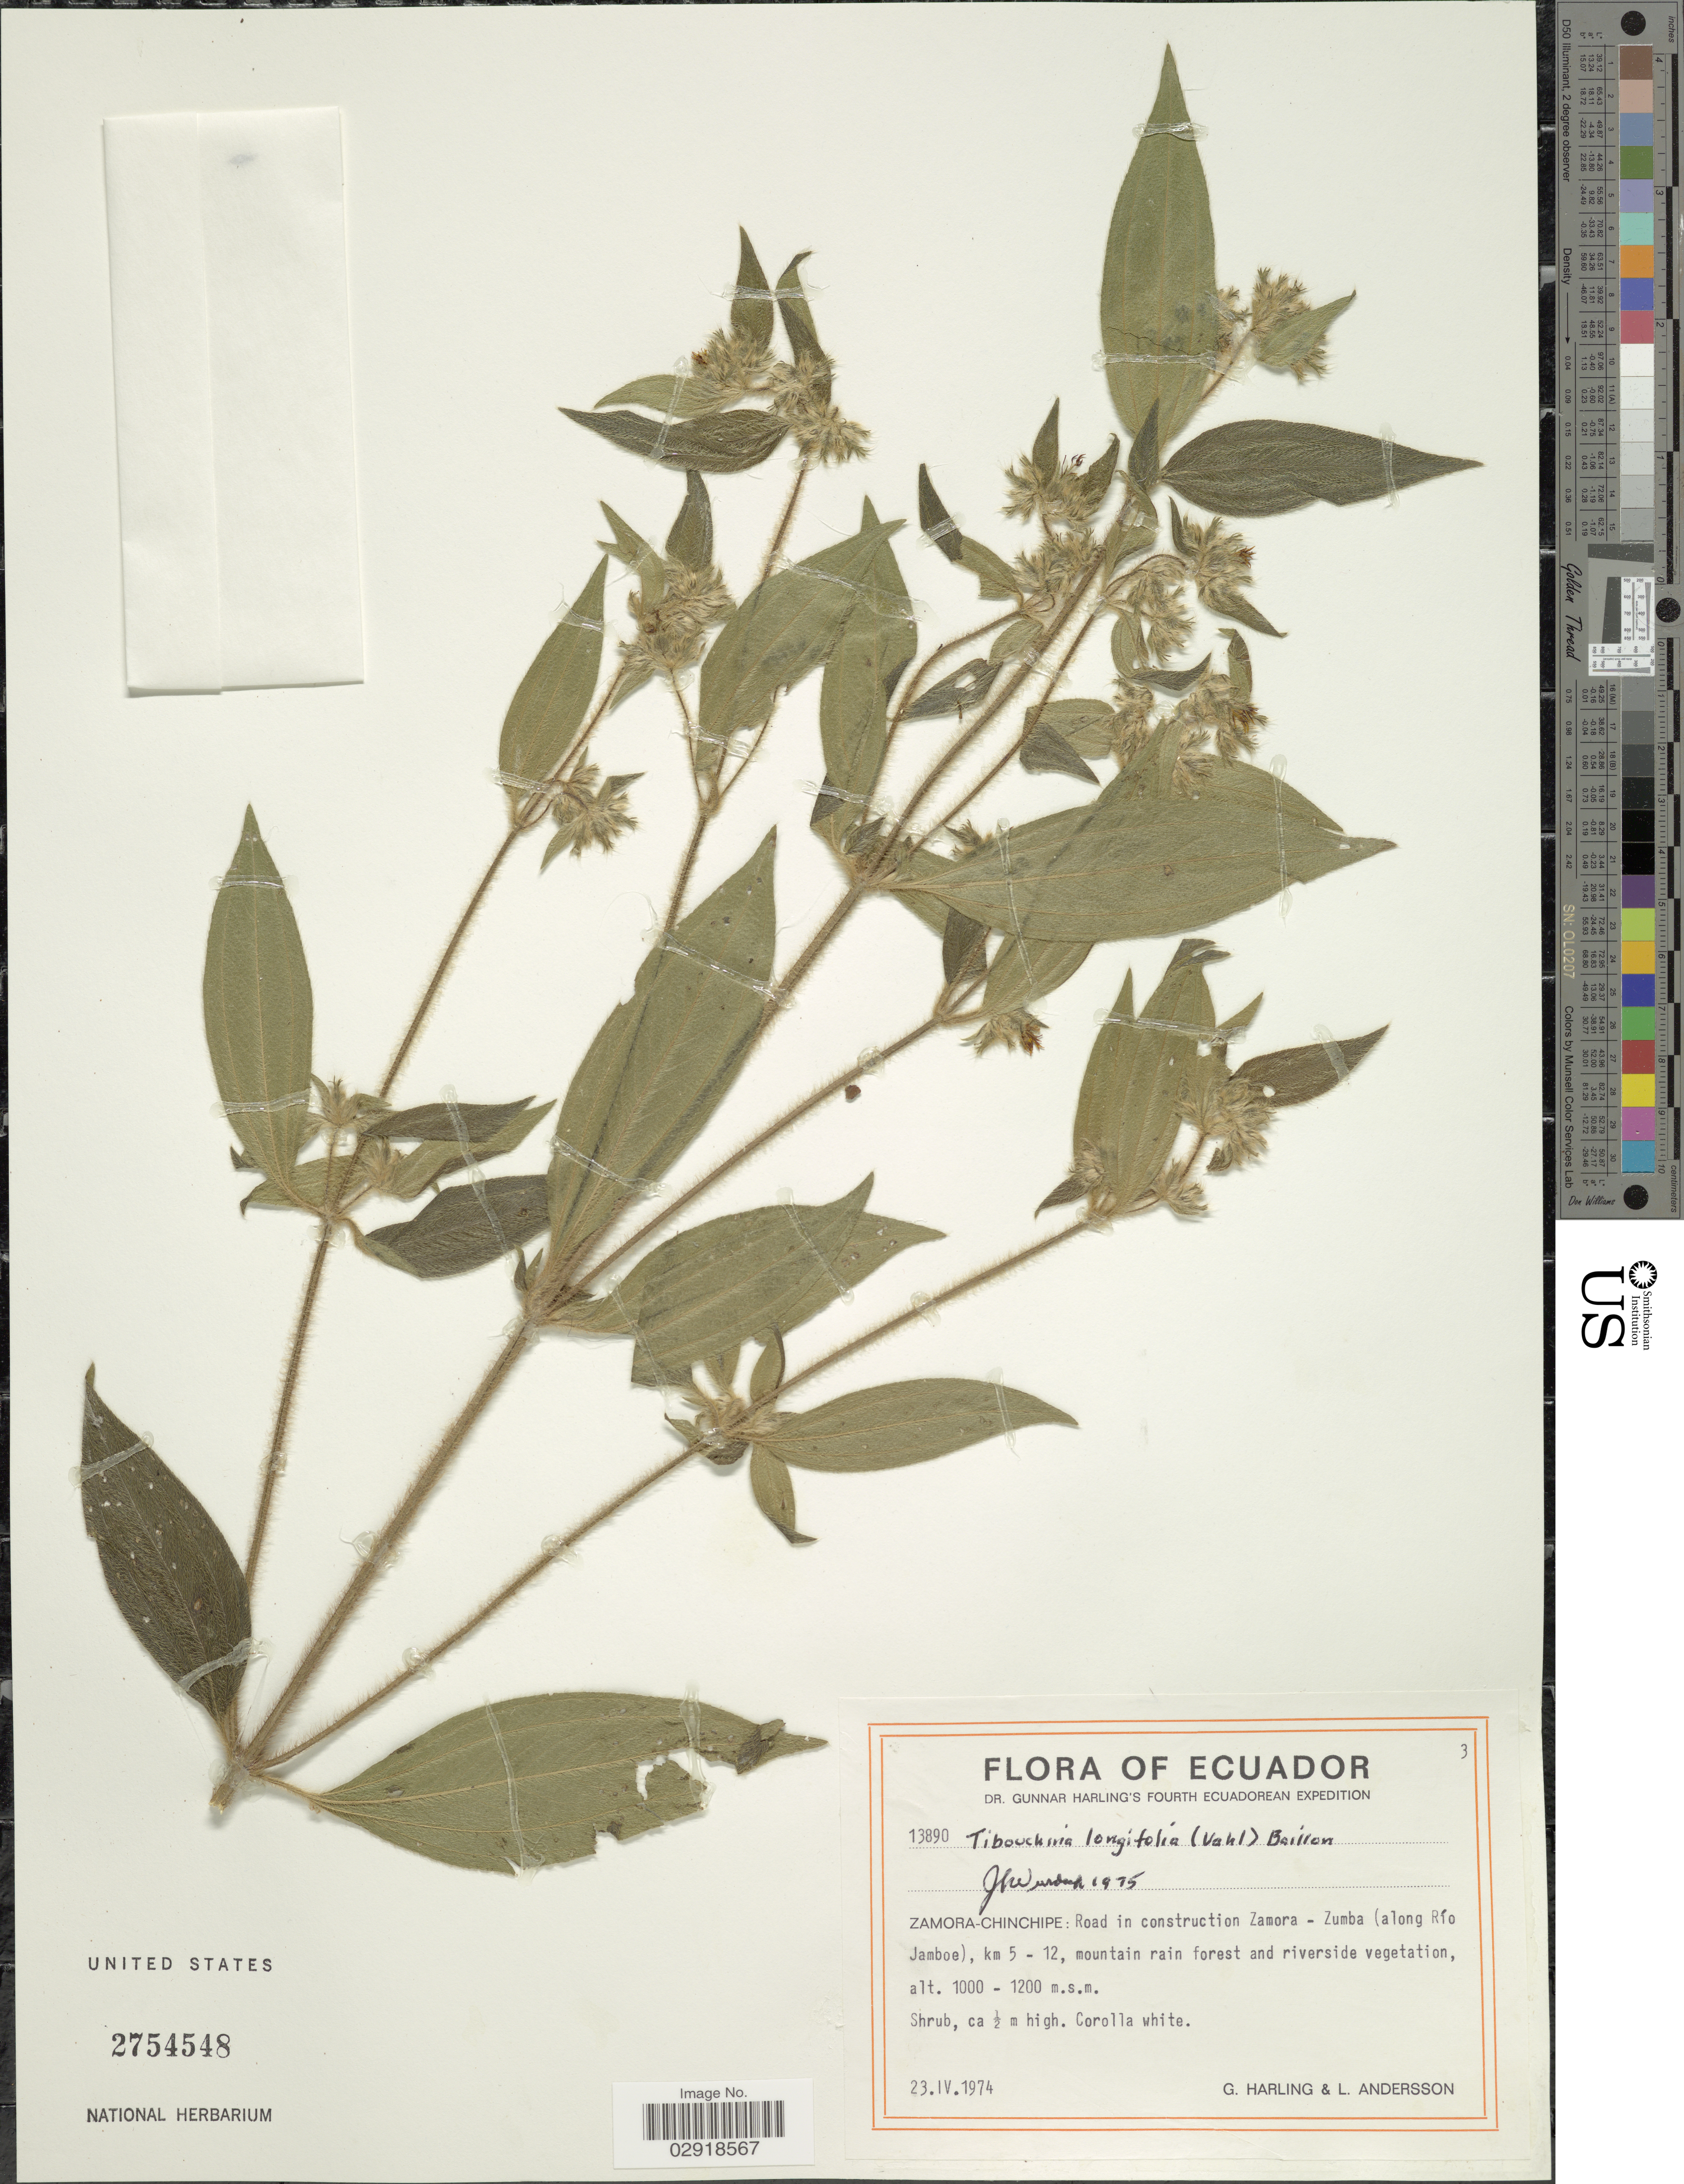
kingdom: Plantae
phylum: Tracheophyta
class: Magnoliopsida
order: Myrtales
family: Melastomataceae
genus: Chaetogastra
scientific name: Chaetogastra longifolia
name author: (Vahl) DC.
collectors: G. Harling & L. Andersson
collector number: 13890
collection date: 1974-04-23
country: Ecuador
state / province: Zamora-Chinchipe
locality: Road in construction Zamora - Zumba (along Río Jamboe), km 5 - 12, mountain rain forest and riverside vegetation.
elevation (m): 1000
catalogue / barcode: US 2754548